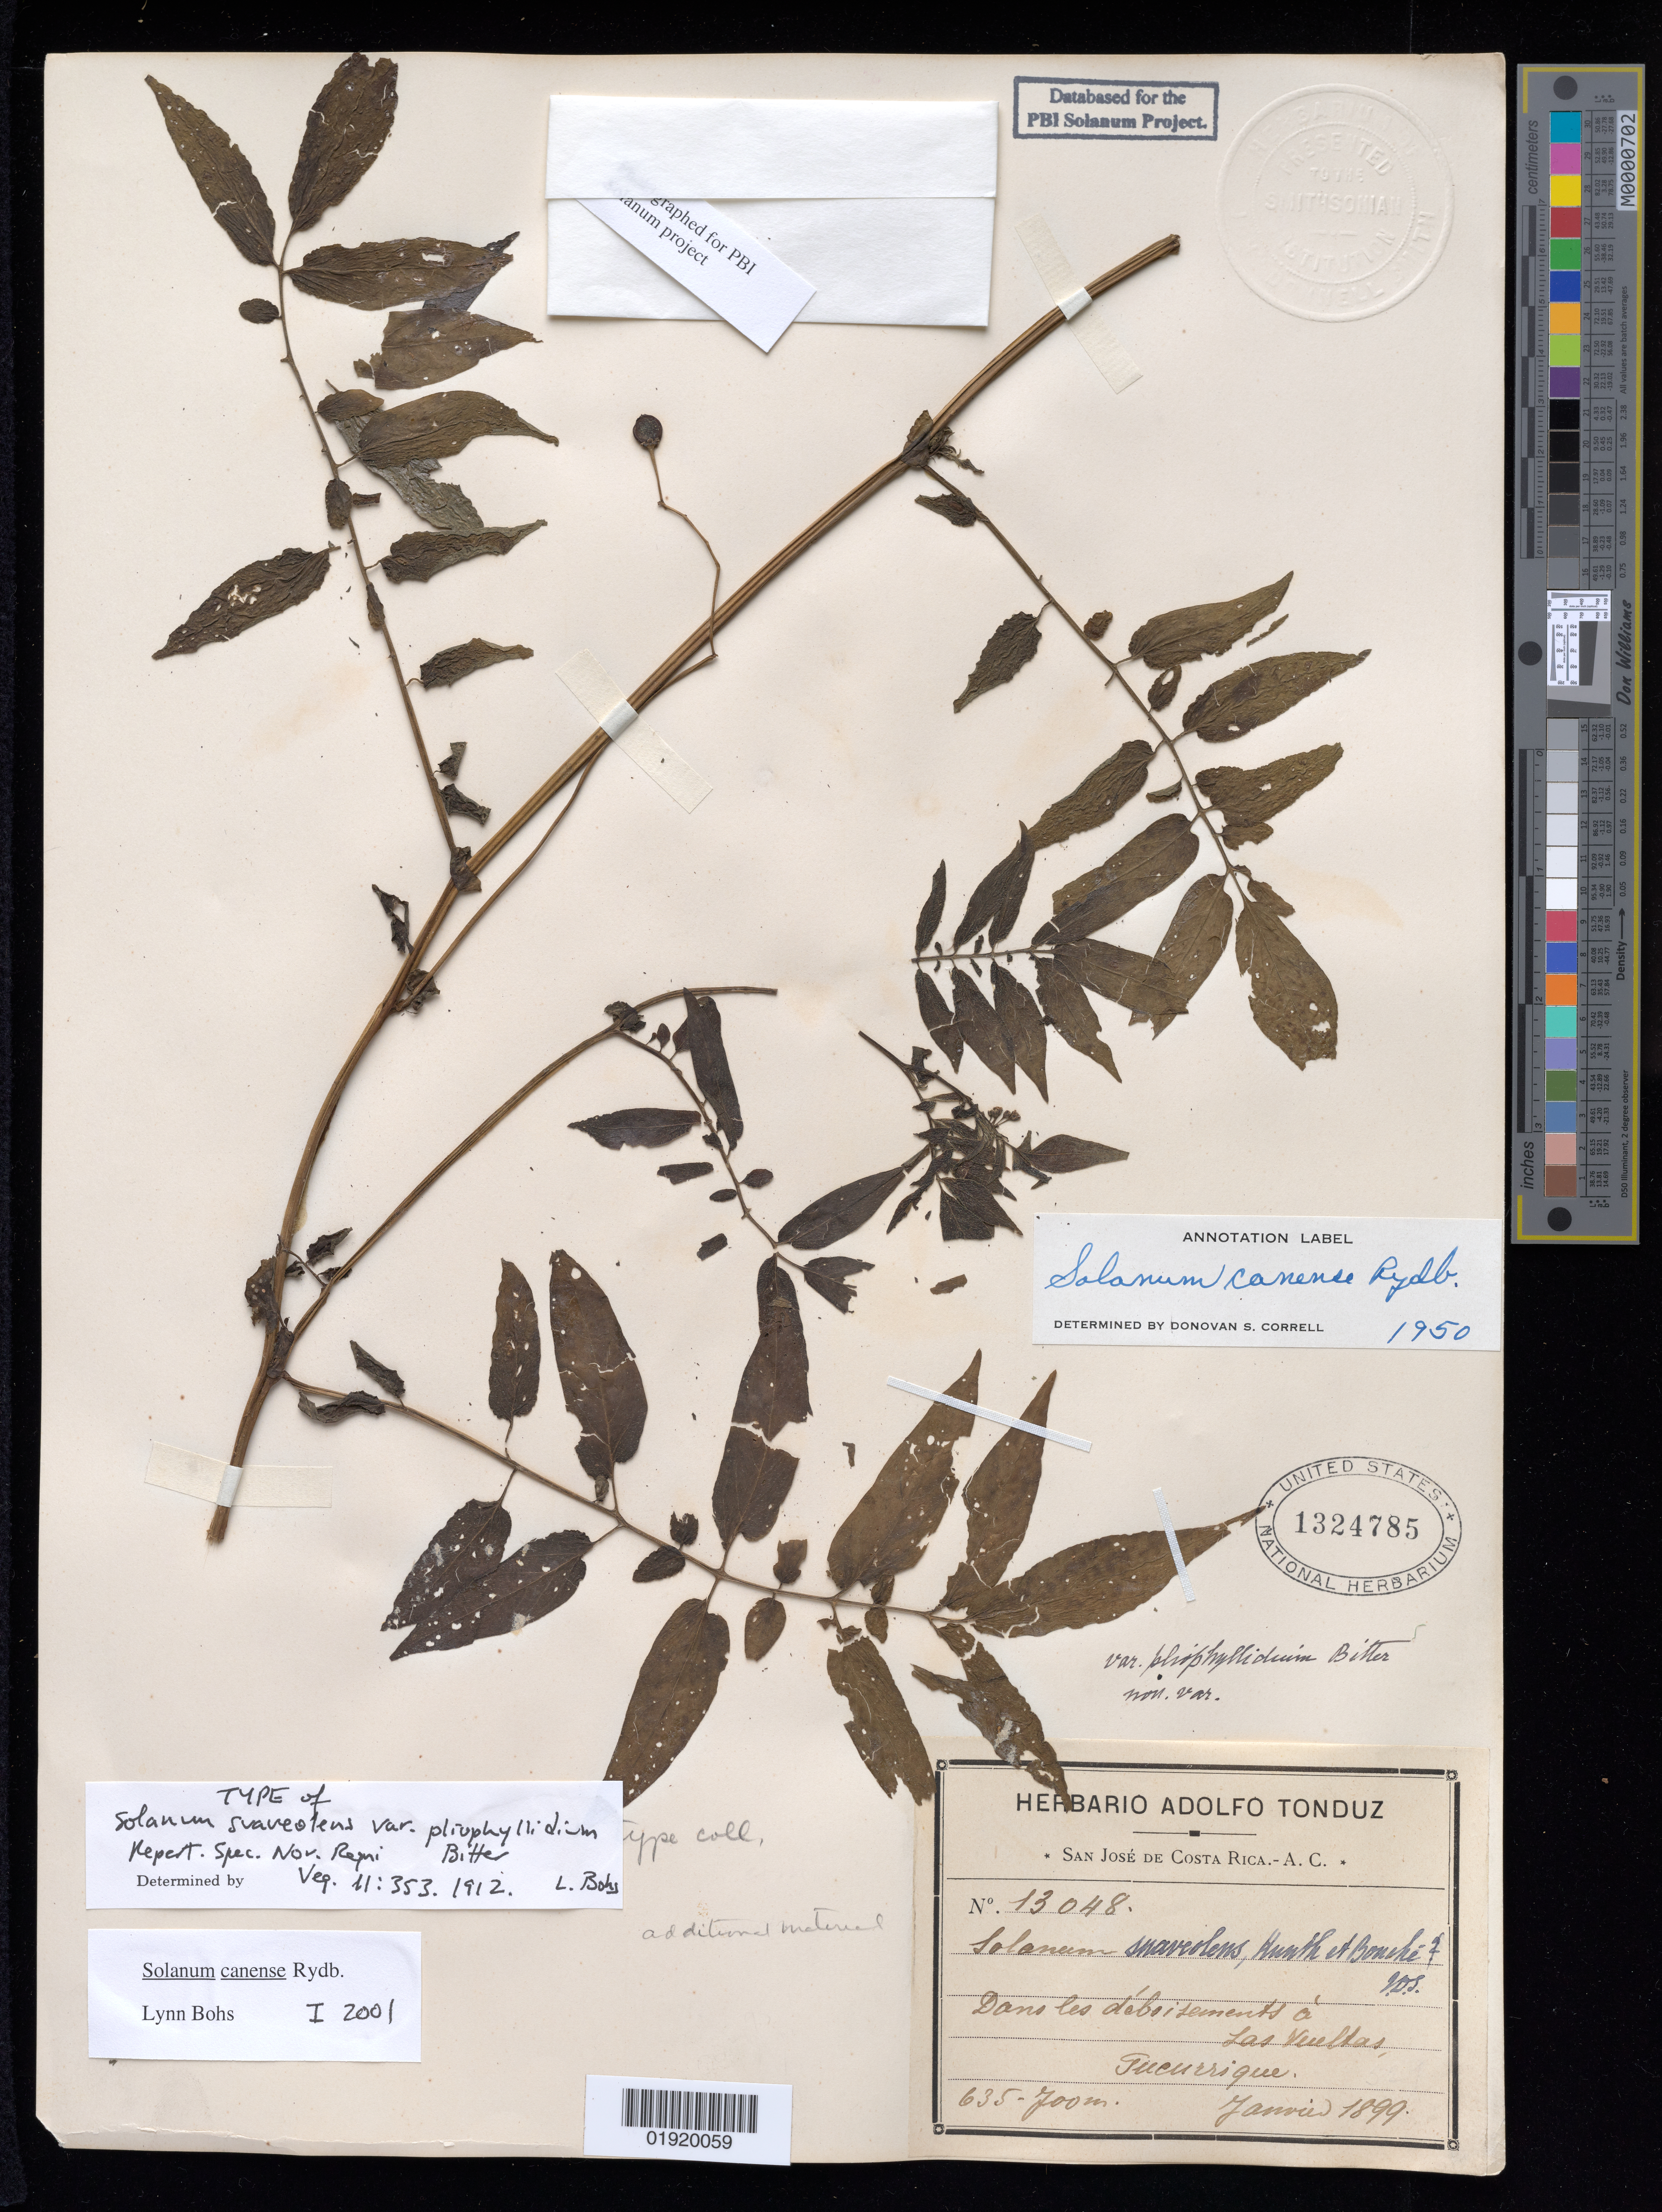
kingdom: Plantae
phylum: Tracheophyta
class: Magnoliopsida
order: Solanales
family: Solanaceae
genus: Solanum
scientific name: Solanum suaveolens var. pliophyllidium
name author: Bitter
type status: Isosyntype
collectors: A. Tonduz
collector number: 13048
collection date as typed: Jan 1899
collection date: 1899-01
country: Costa Rica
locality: Tucurrique, Las Vueltas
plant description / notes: Protologue cites single collection but 2 herbaria (Berlin & Vienna)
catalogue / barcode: US 1324785